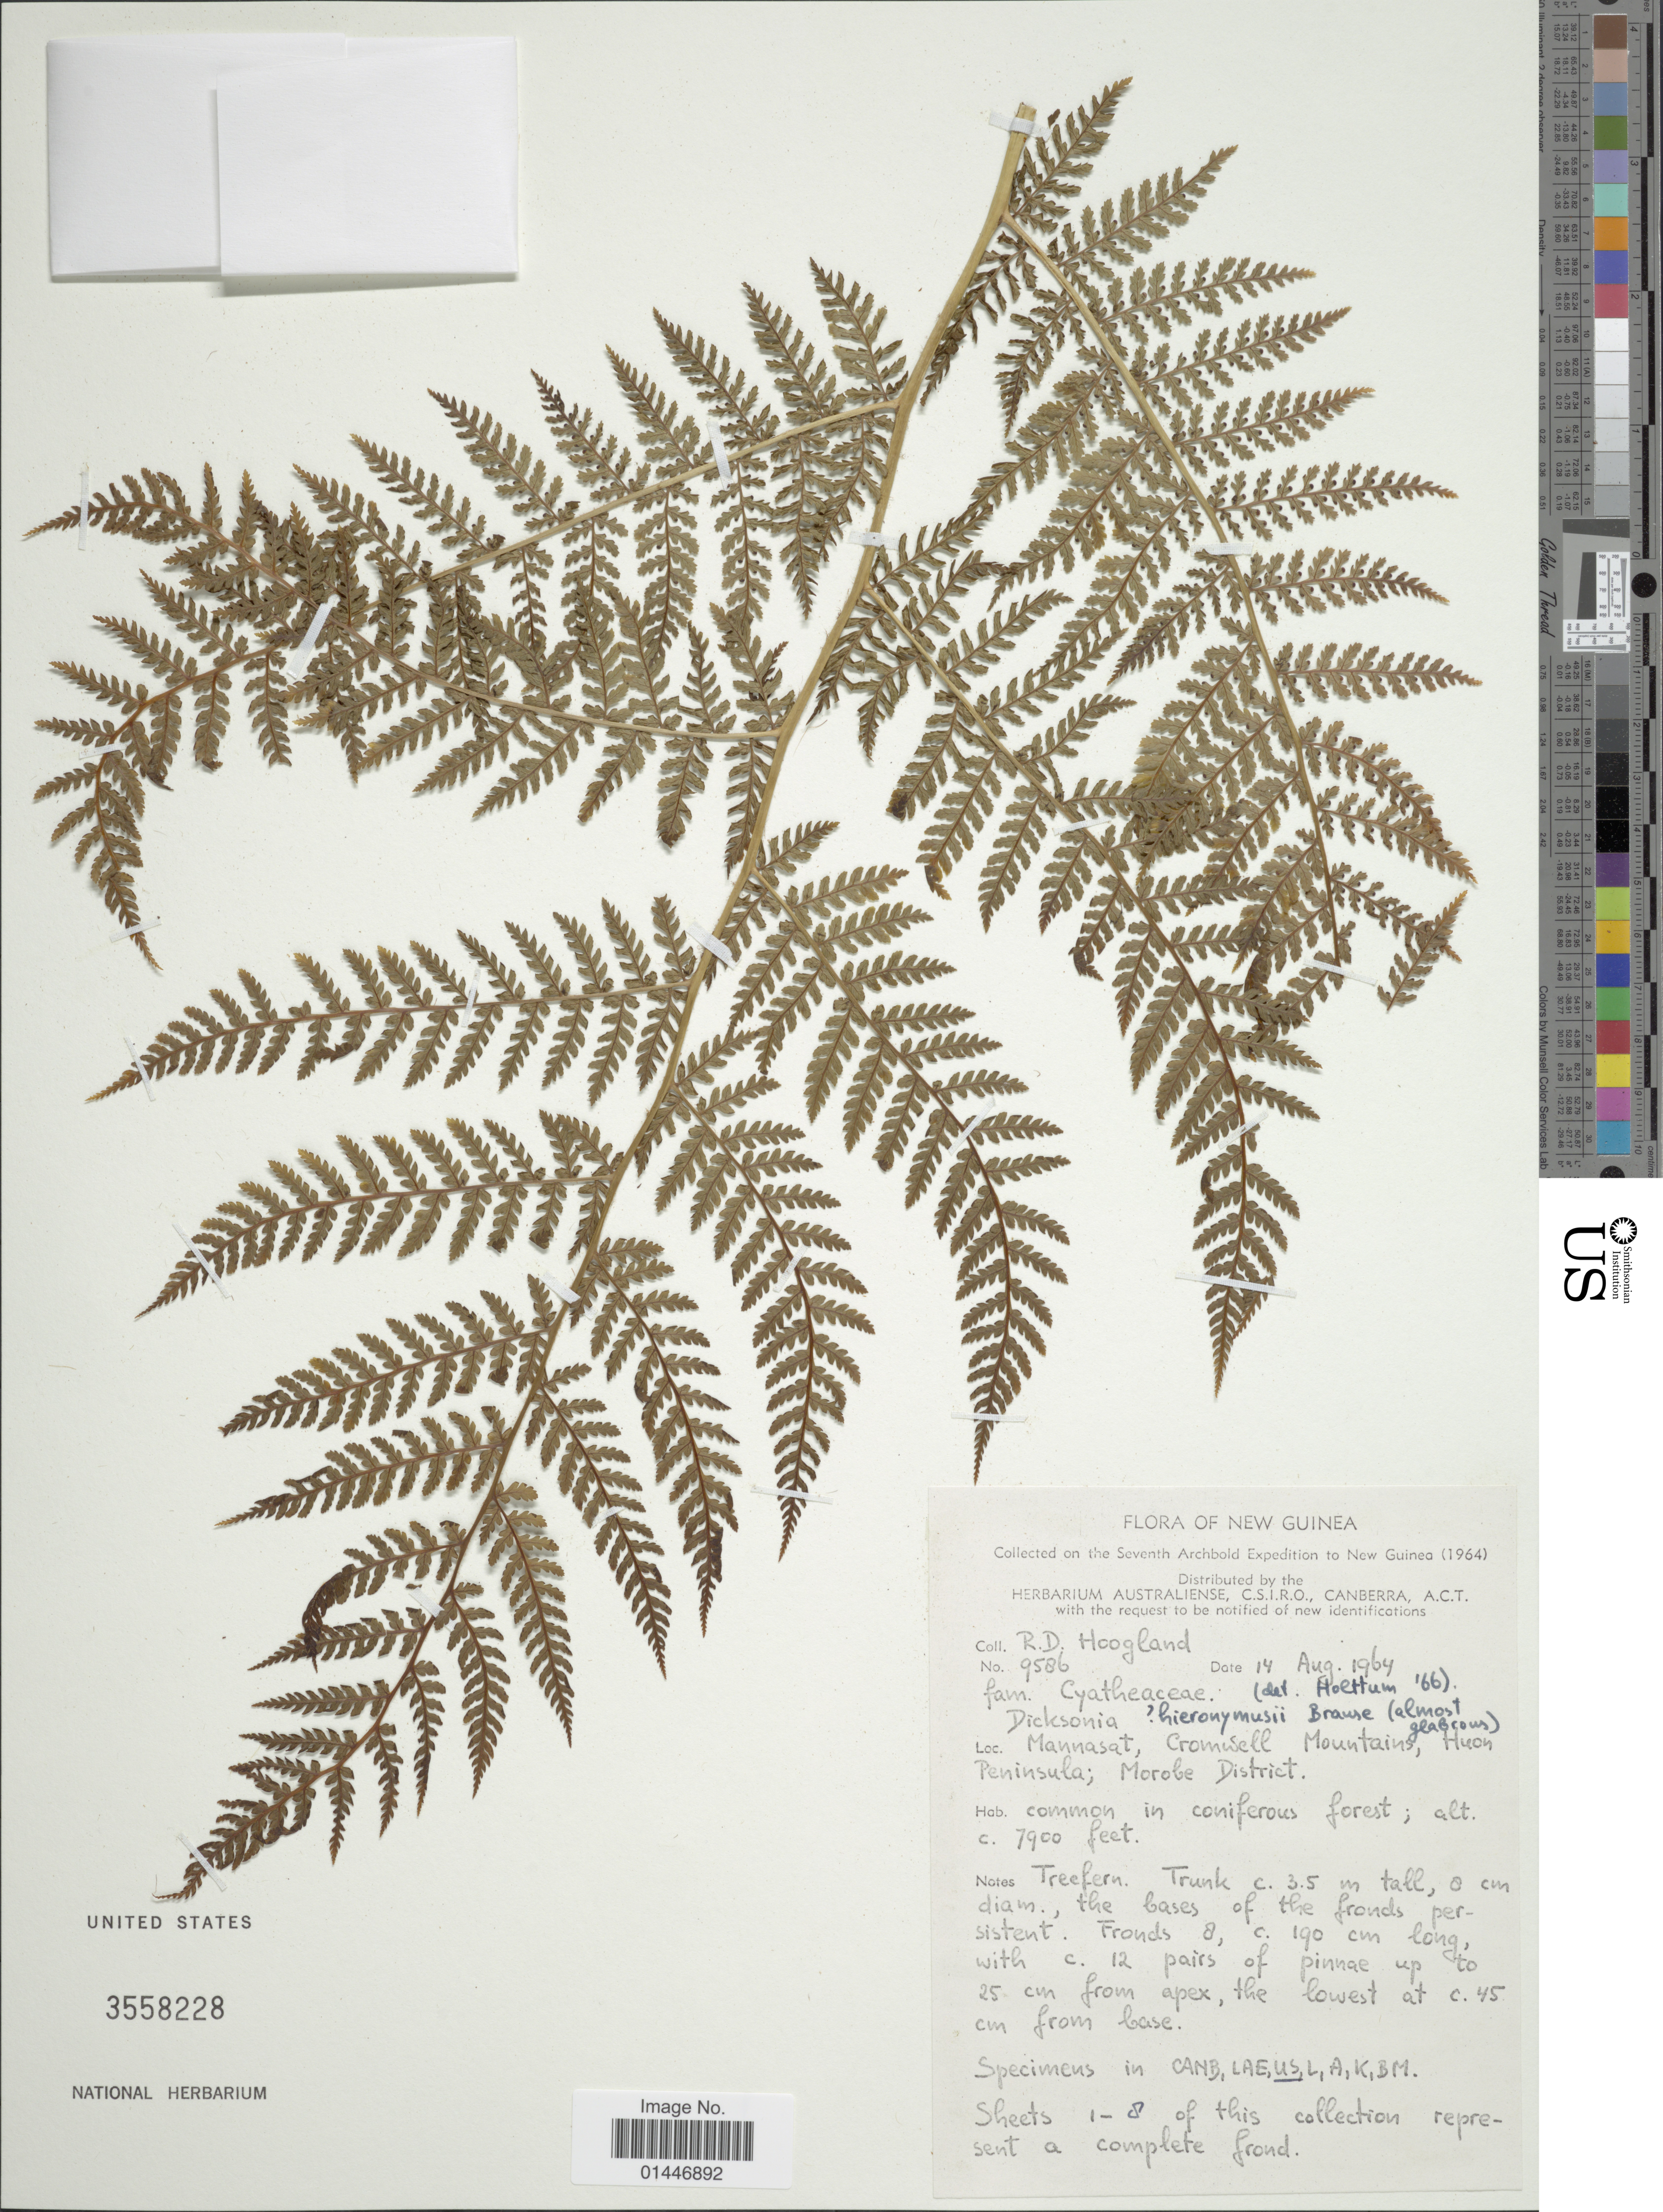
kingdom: Plantae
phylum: Tracheophyta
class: Polypodiopsida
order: Cyatheales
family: Dicksoniaceae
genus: Dicksonia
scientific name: Dicksonia lanigera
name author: Holttum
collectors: R. D. Hoogland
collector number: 9586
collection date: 1964-08-14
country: Papua New Guinea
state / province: Morobe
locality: New Guinea, Mannasat, Cromwell Mountains, Huon Peninsula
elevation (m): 2408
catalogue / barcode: US 3558228